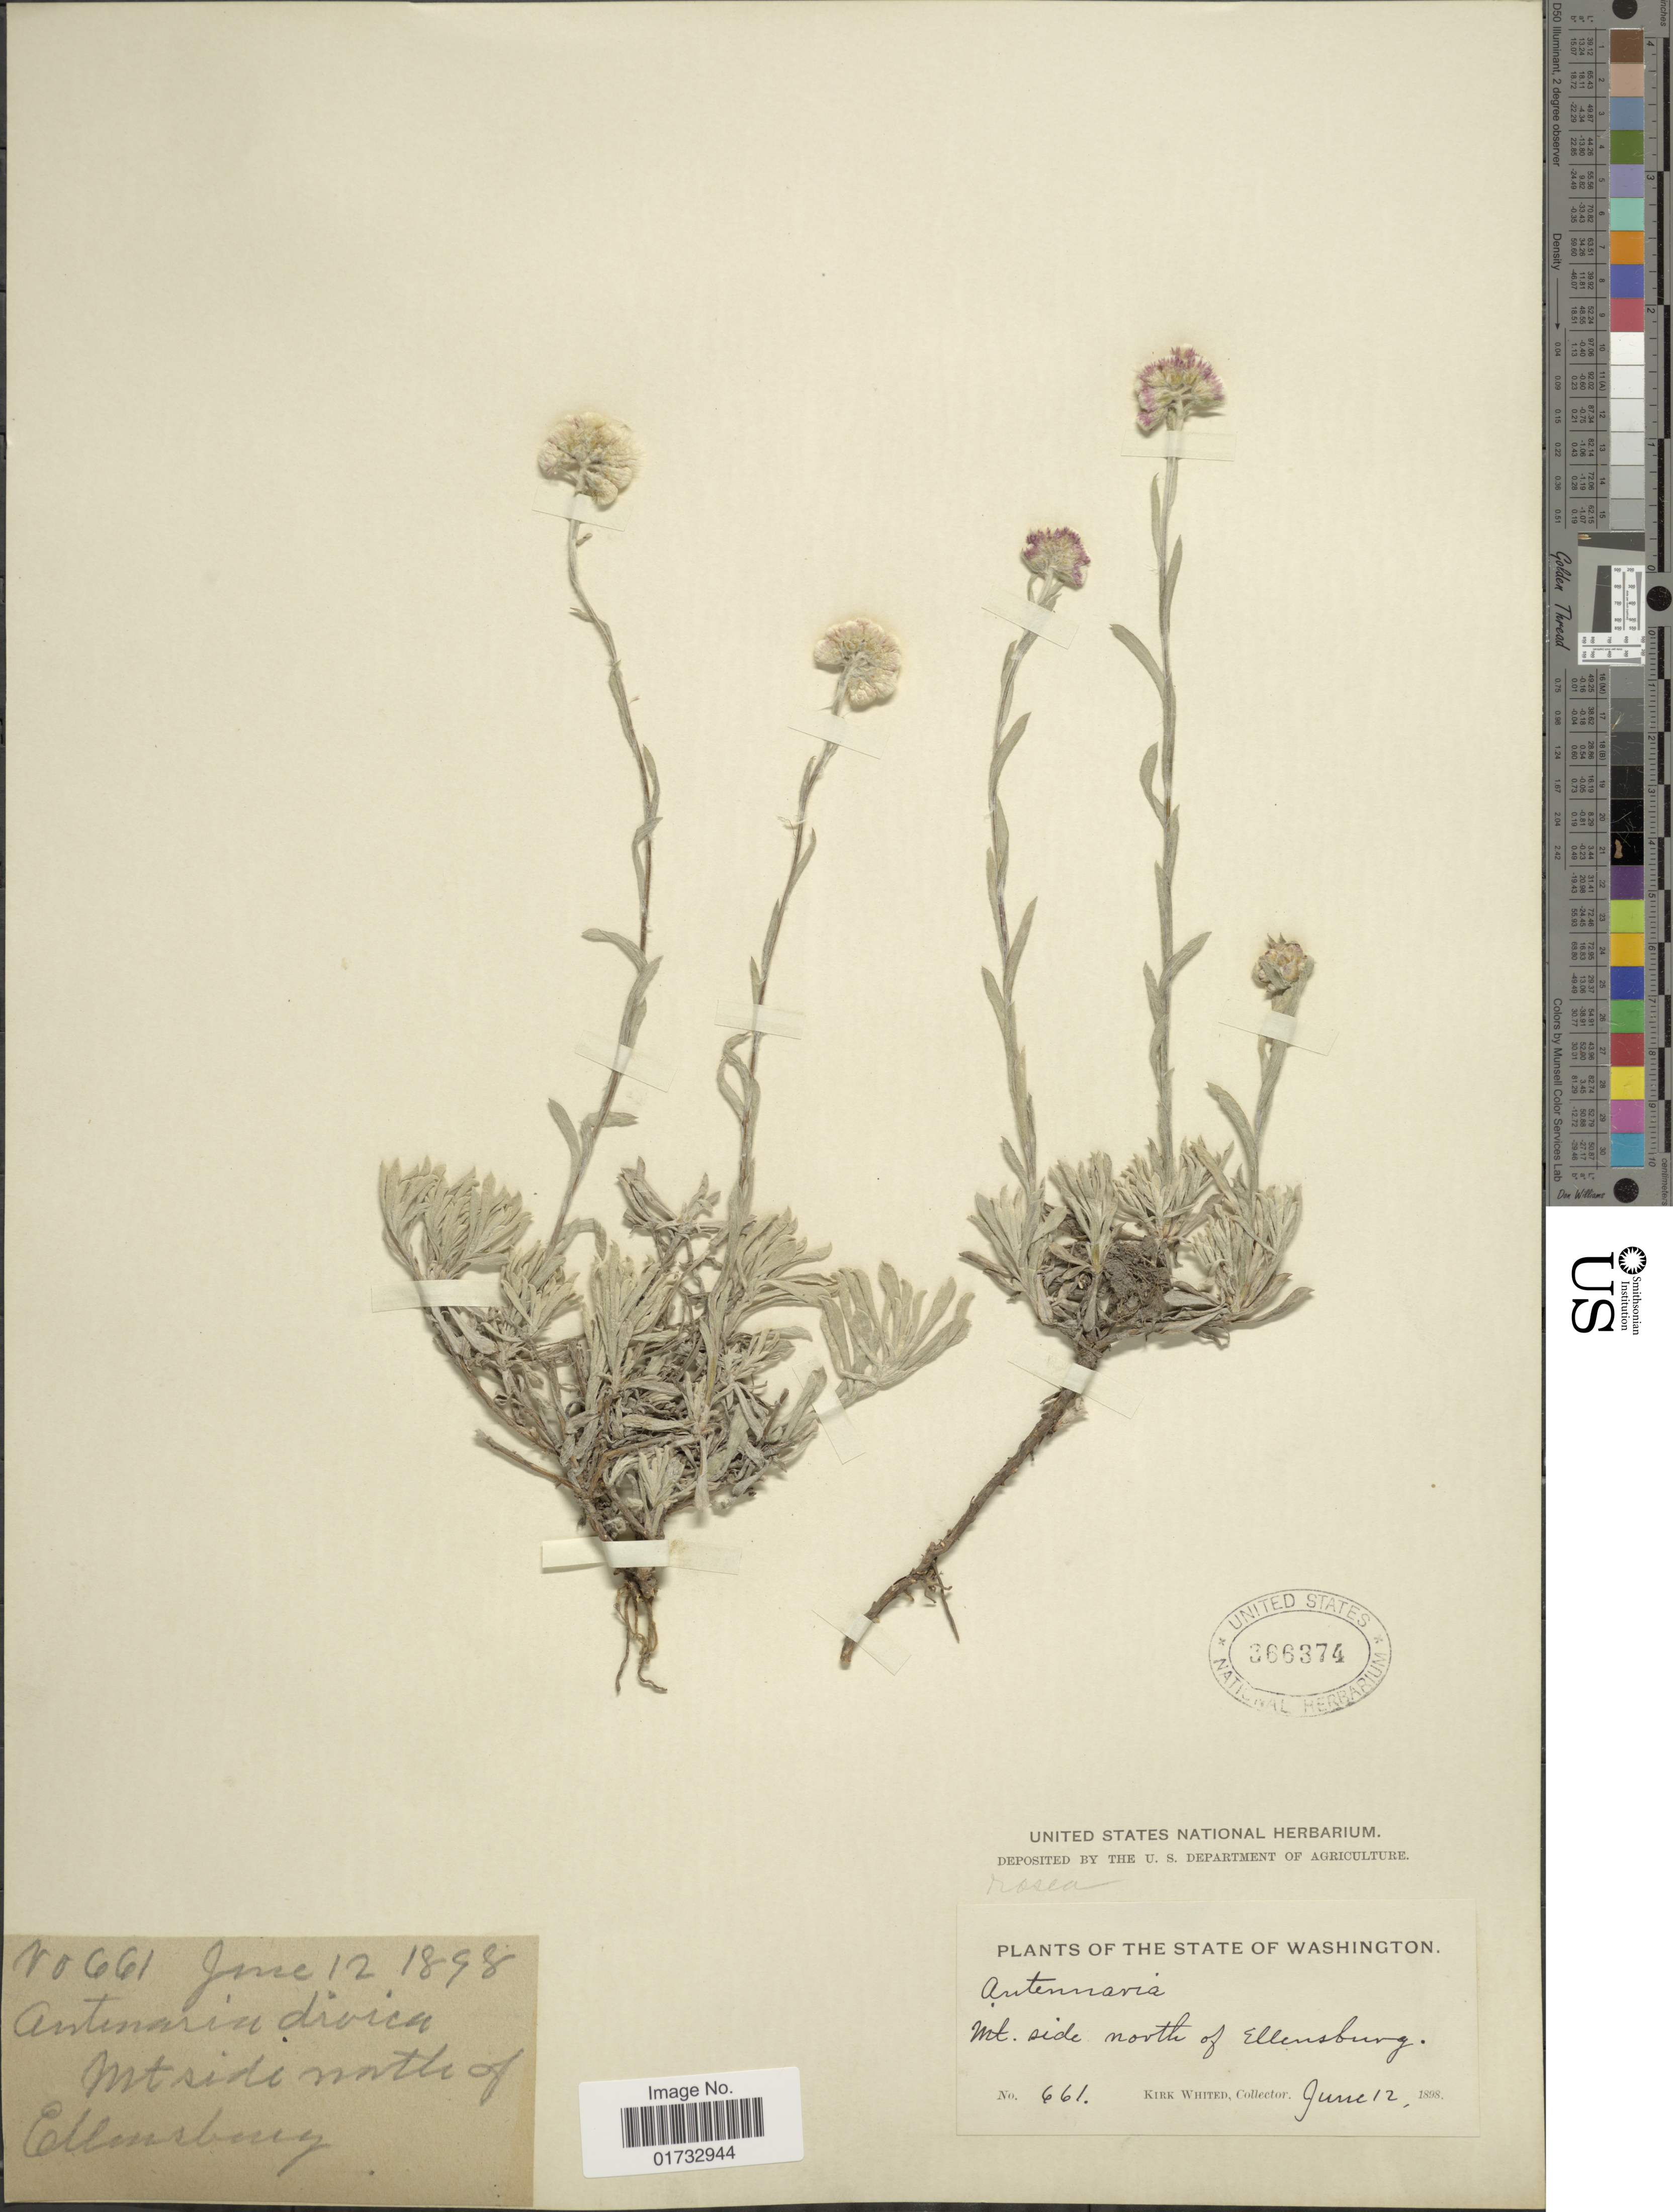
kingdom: Plantae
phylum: Tracheophyta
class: Magnoliopsida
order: Asterales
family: Asteraceae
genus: Antennaria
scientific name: Antennaria rosea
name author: Greene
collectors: K. Whited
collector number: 661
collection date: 1898-06-12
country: United States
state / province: Washington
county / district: Kittitas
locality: Mt. side of north of Ellensburg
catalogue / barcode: US 366374